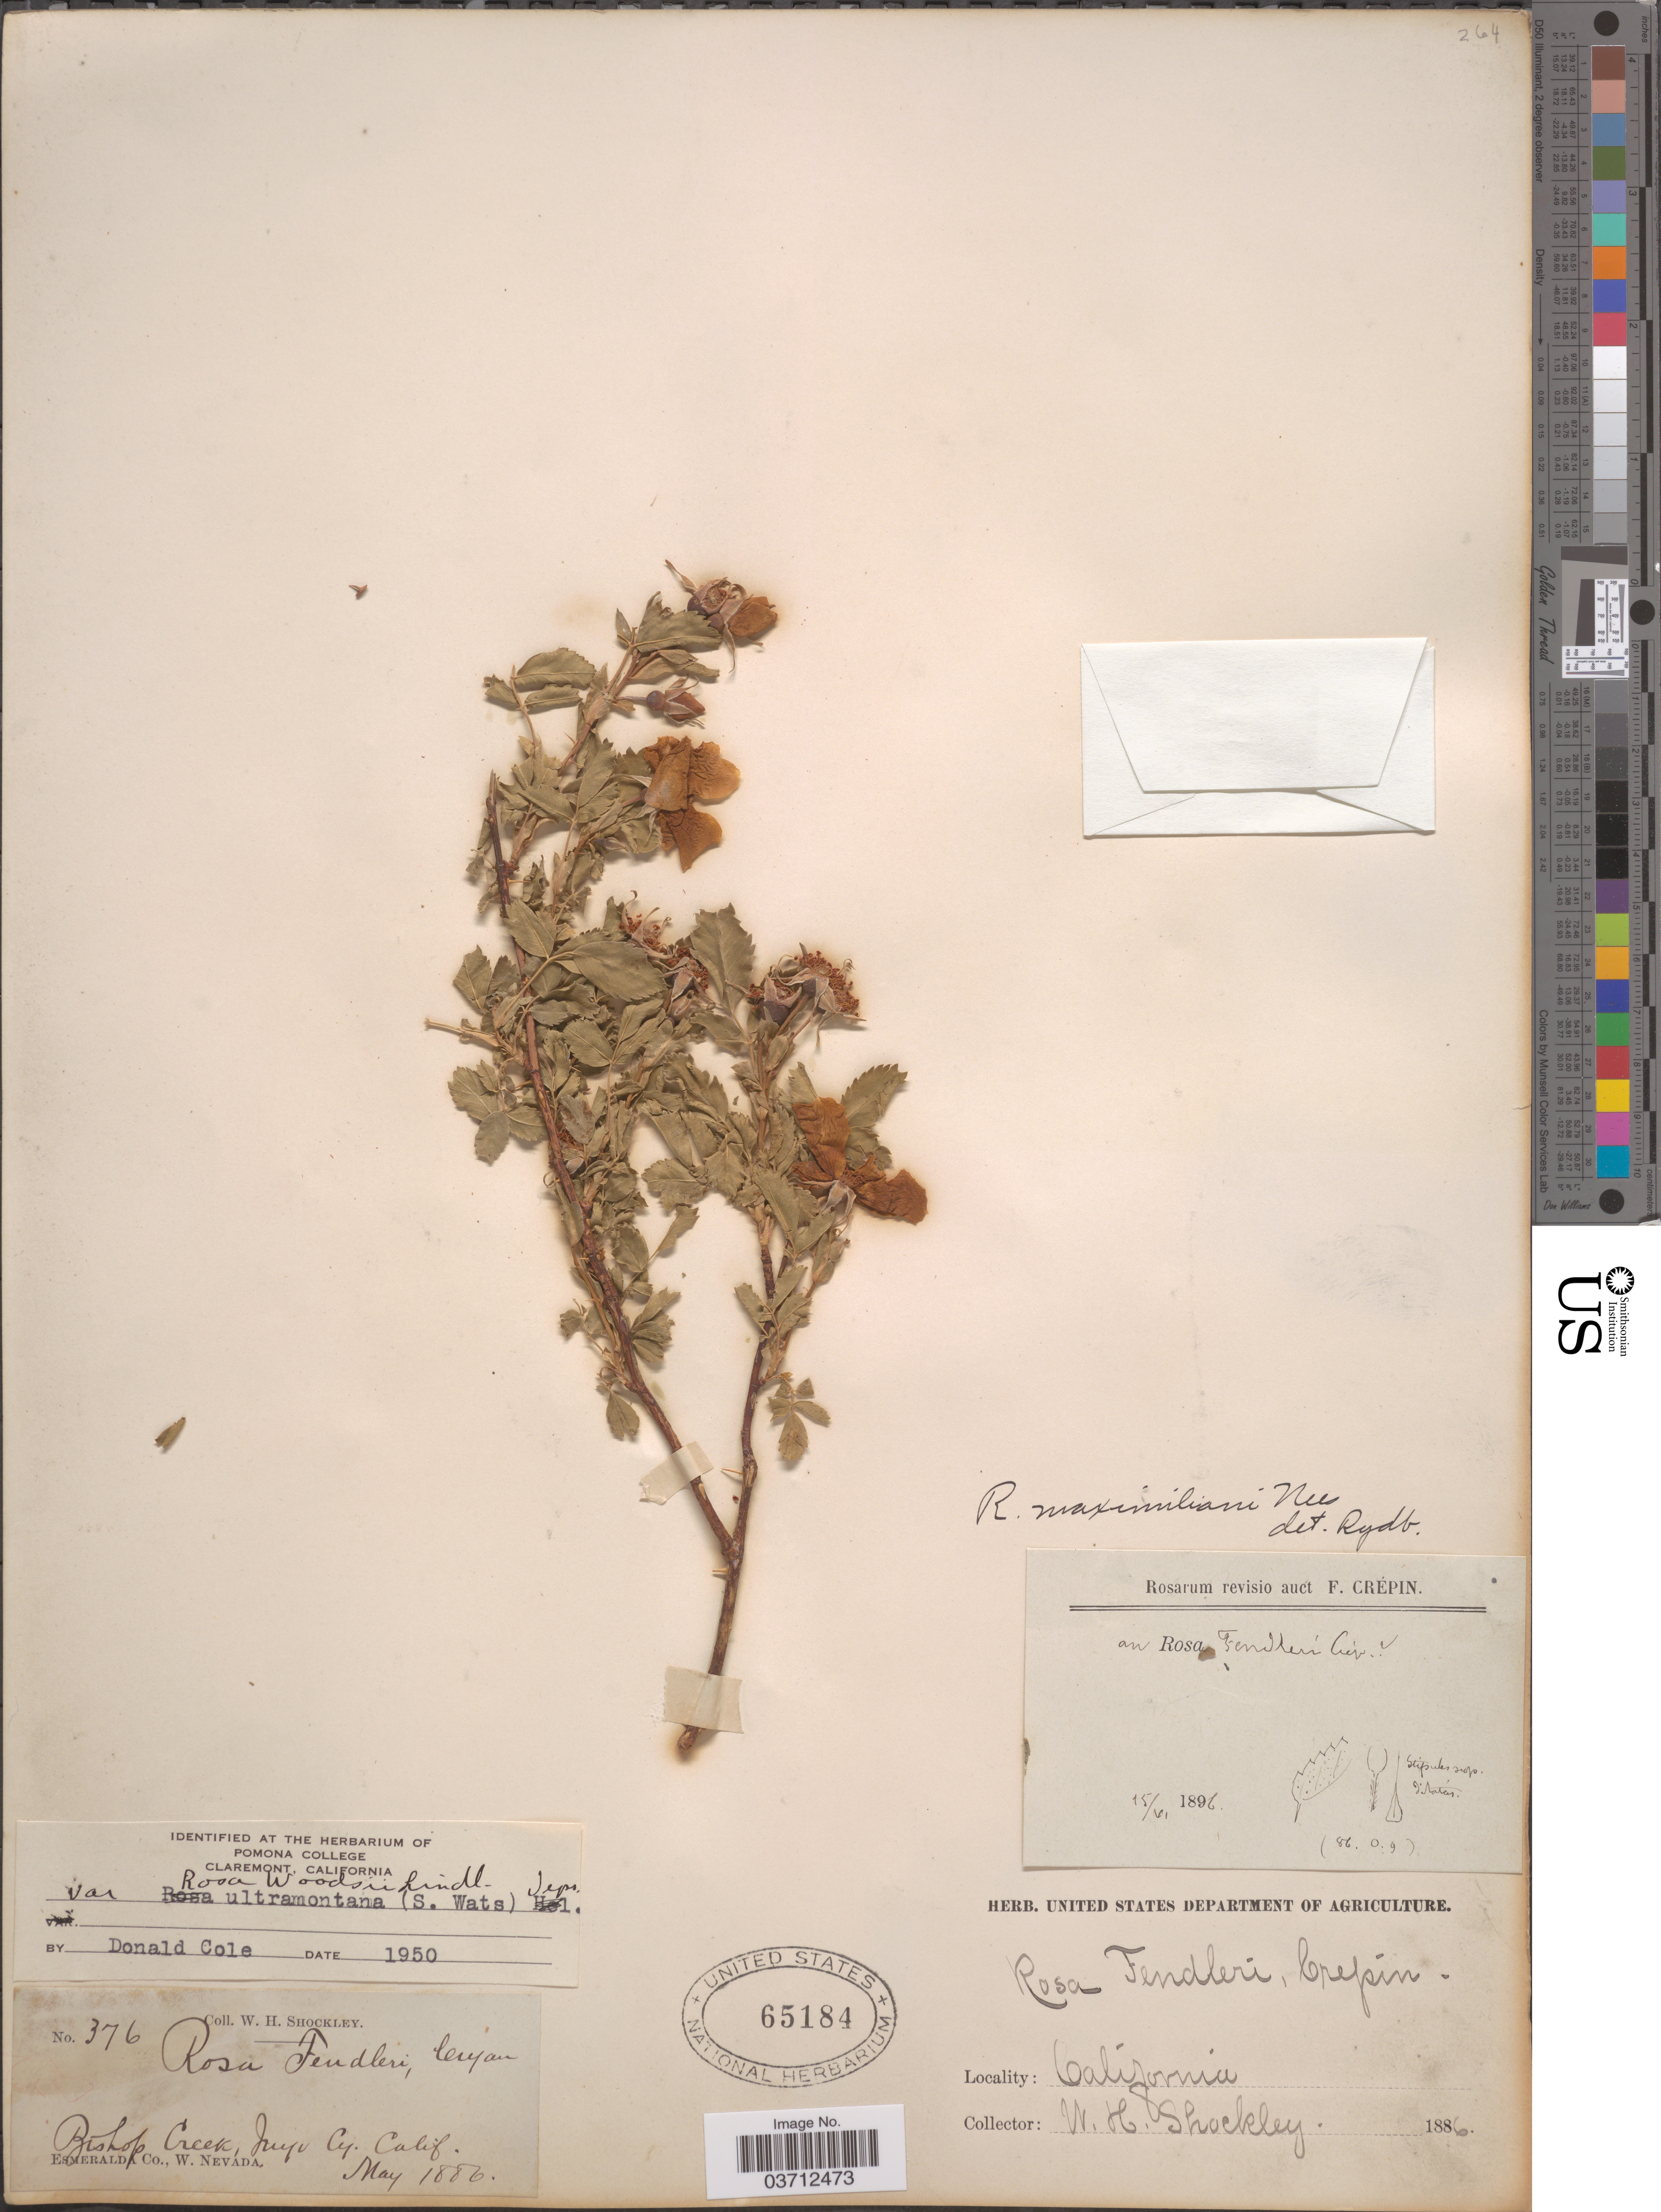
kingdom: Plantae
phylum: Tracheophyta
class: Magnoliopsida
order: Rosales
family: Rosaceae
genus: Rosa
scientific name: Rosa woodsii var. ultramontana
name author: Lindl.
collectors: W. Shockley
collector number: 376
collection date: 1886-05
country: United States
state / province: California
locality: Bishop Creek, Inyo Cy.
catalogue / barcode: US 65184